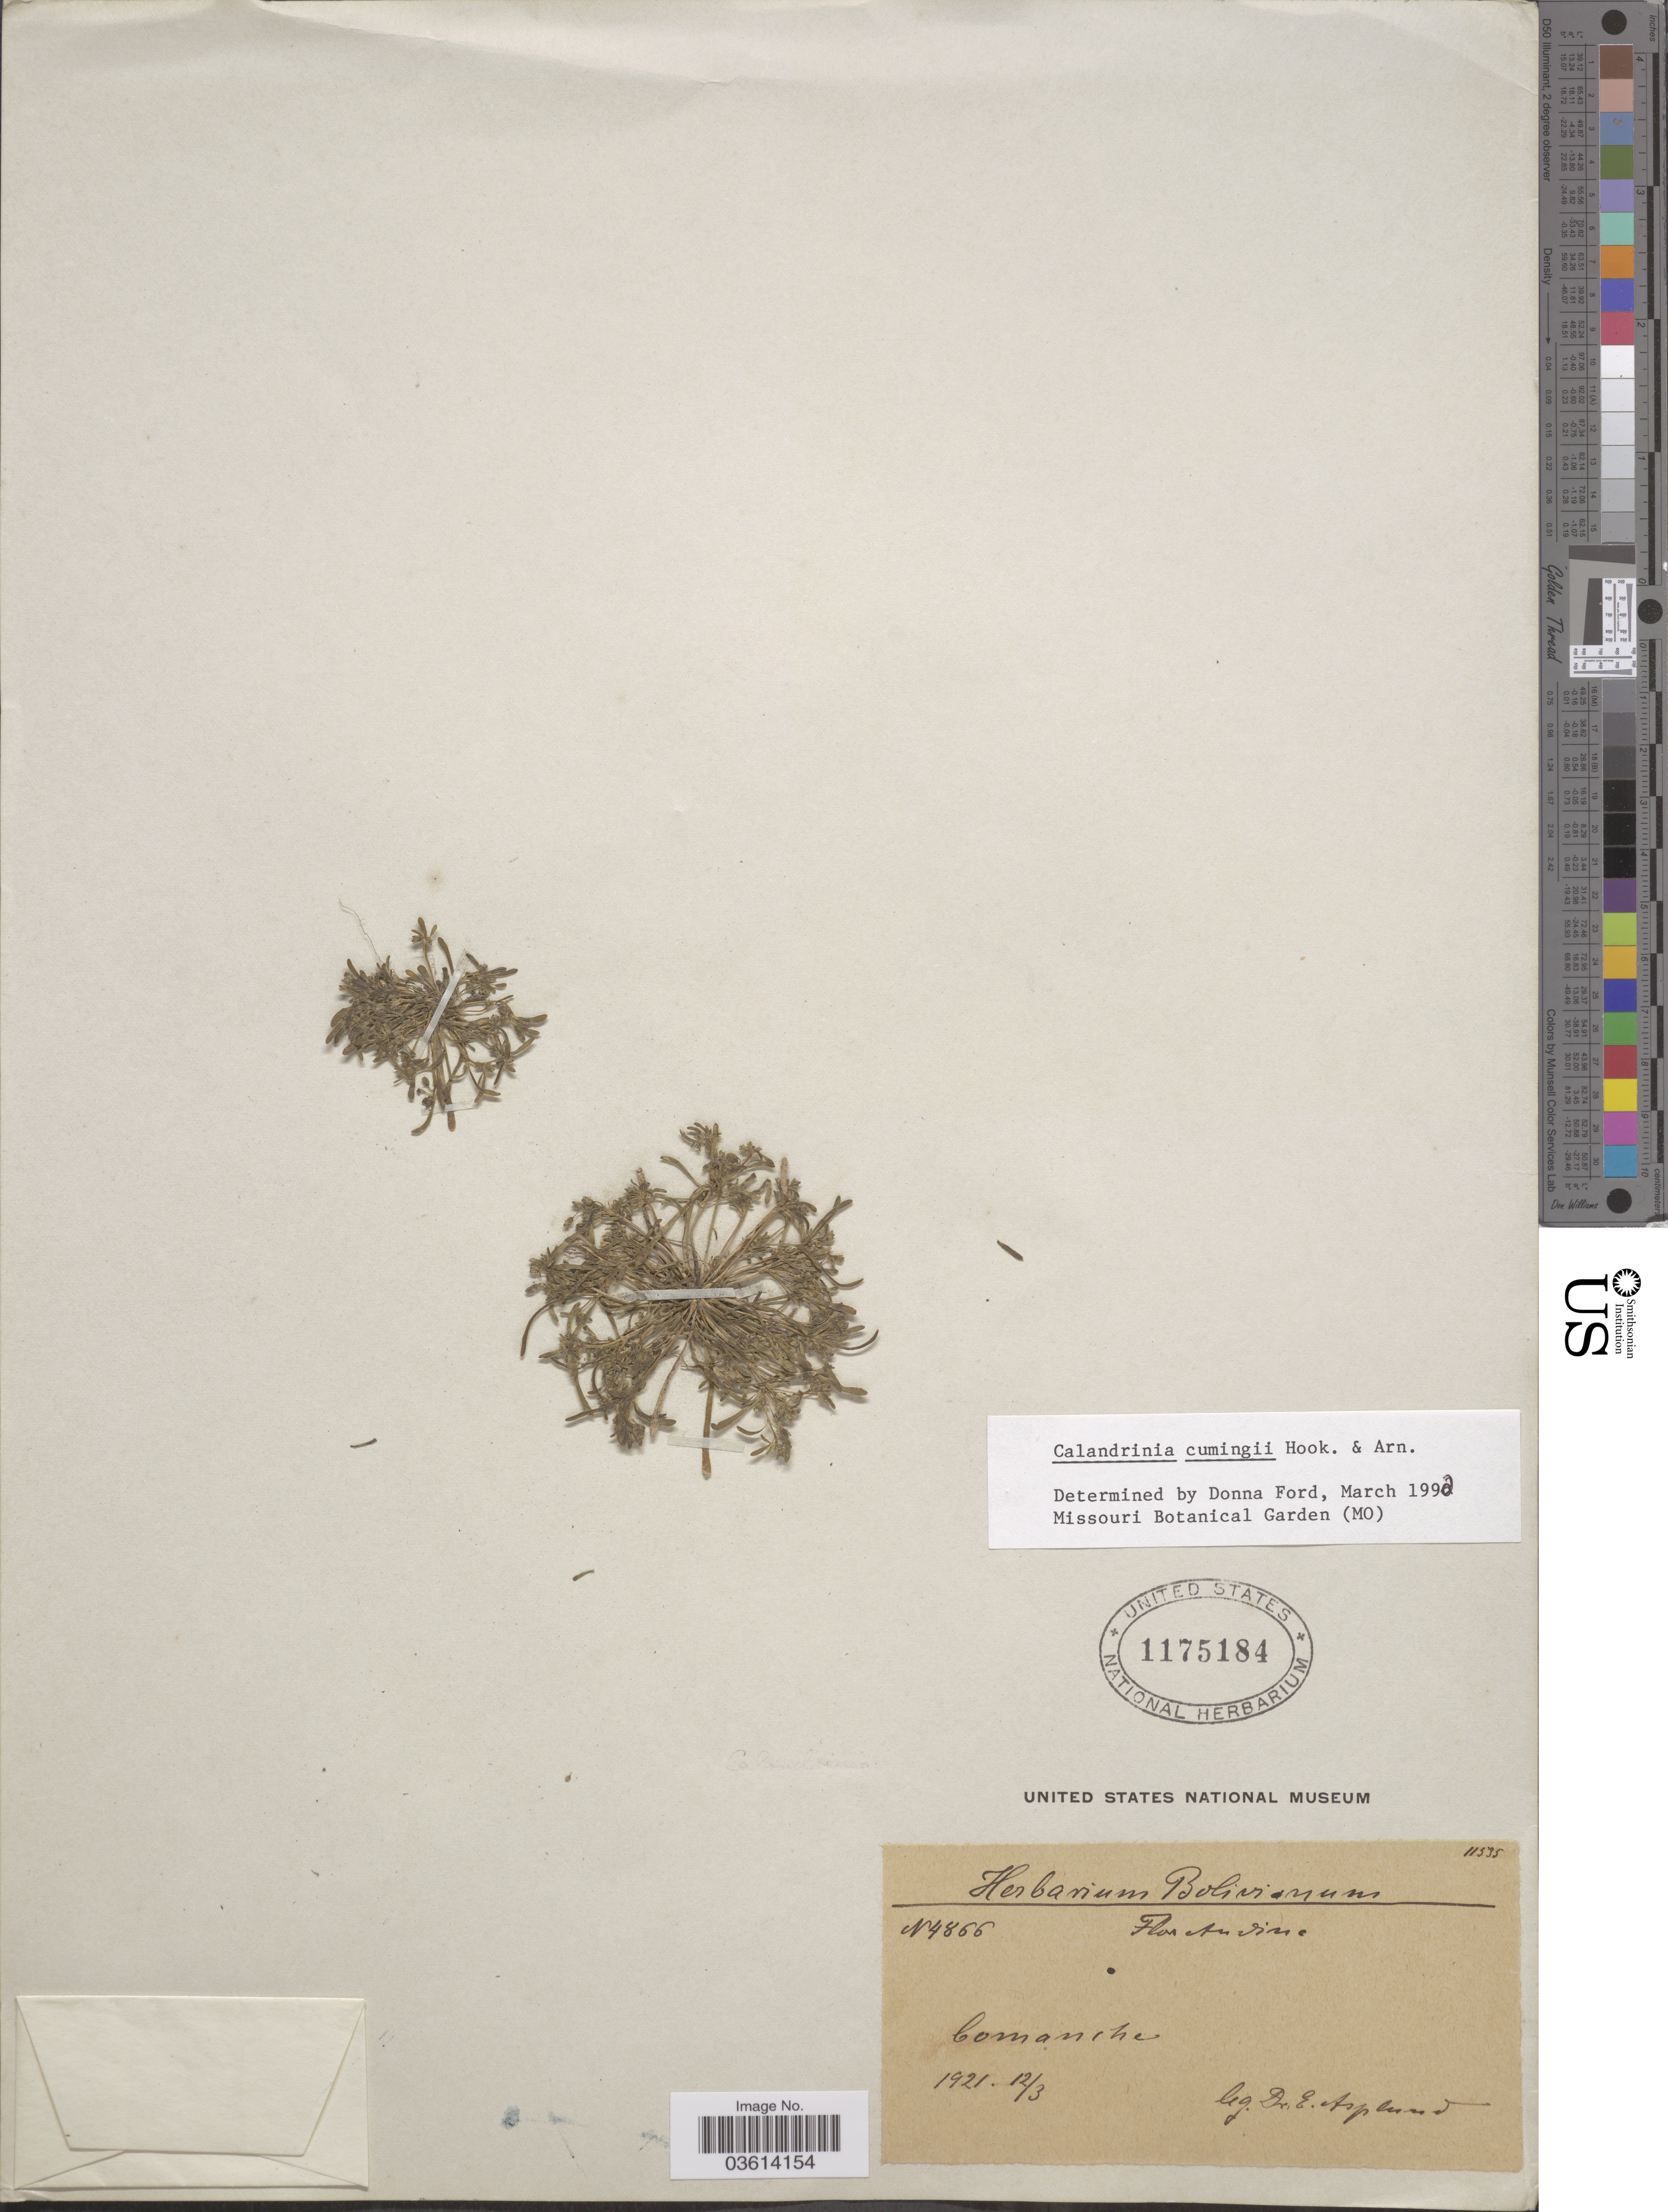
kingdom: Plantae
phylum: Tracheophyta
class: Magnoliopsida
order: Caryophyllales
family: Montiaceae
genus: Montiopsis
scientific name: Montiopsis cumingii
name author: (Hook. & Arn.) D.I. Ford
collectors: E. Asplund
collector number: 4866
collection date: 1921-03-12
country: Bolivia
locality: Andine. Comanche.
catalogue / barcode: US 1175184